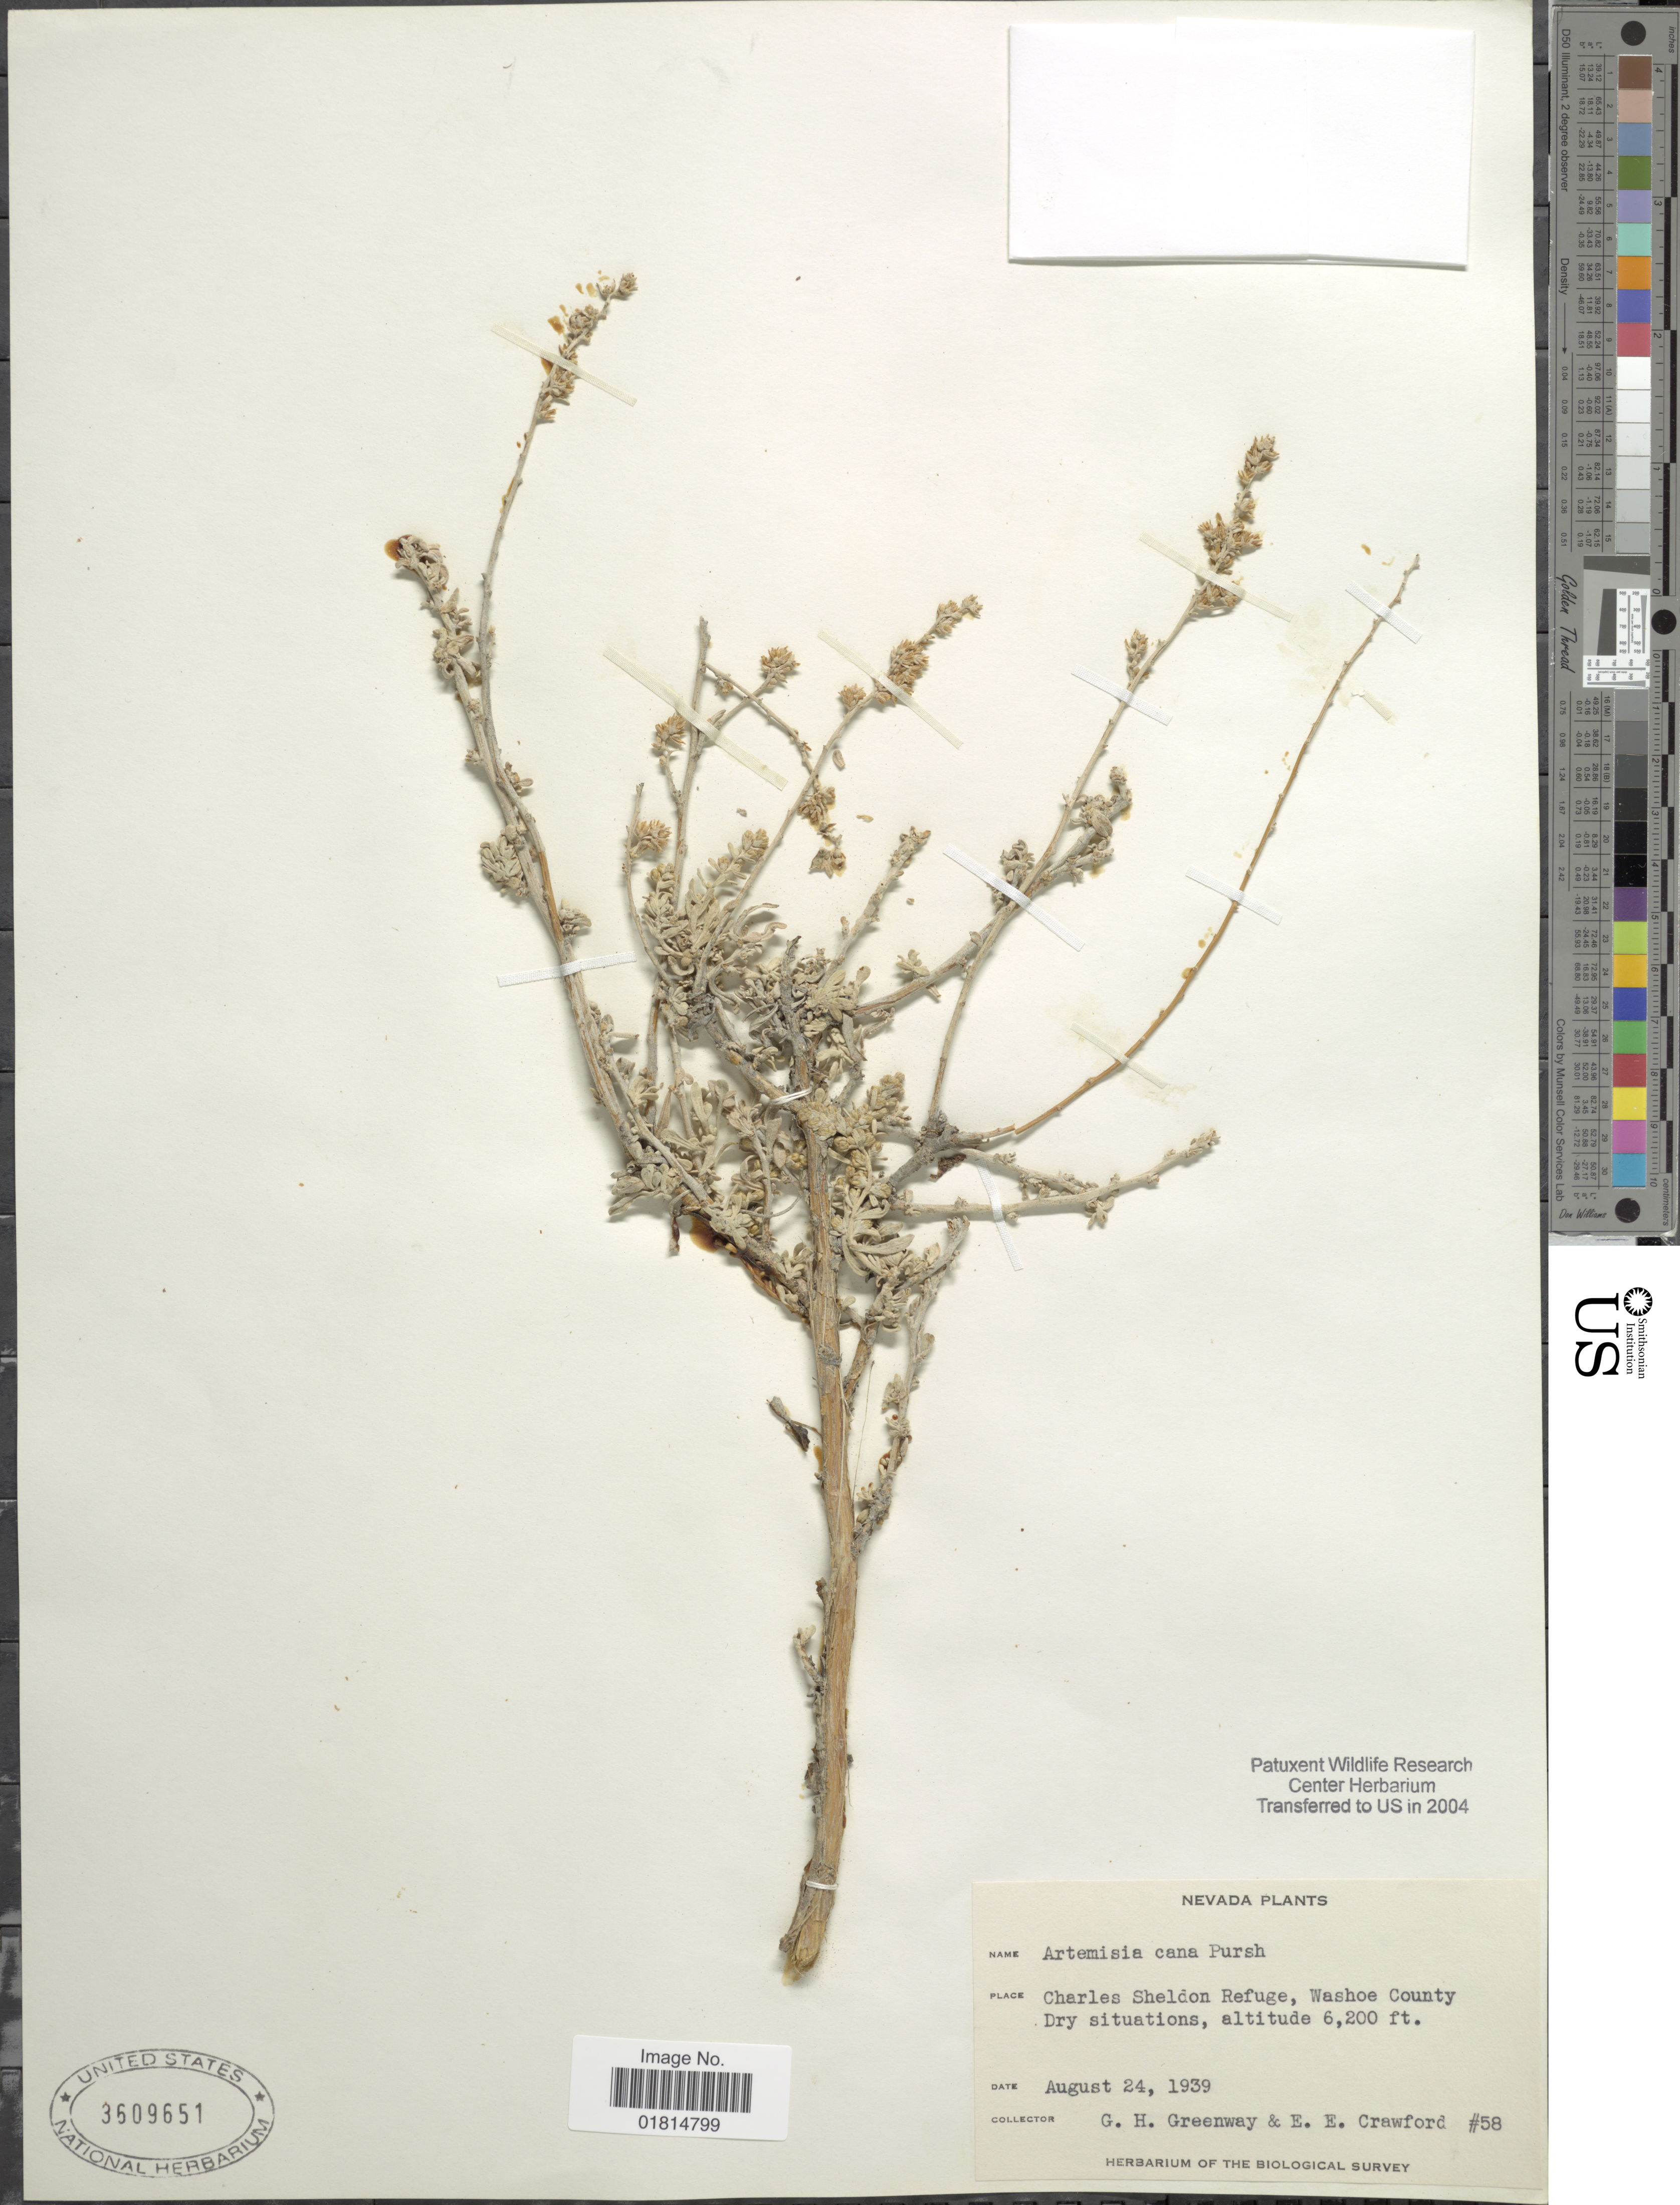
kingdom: Plantae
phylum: Tracheophyta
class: Magnoliopsida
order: Asterales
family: Asteraceae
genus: Artemisia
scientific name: Artemisia cana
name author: Pursh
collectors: G. Greenway & E. Crawford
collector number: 58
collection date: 1939-08-24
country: United States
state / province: Nevada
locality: Charles Sheldon Refuge, Washoe County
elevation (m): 1890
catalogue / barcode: US 3609651